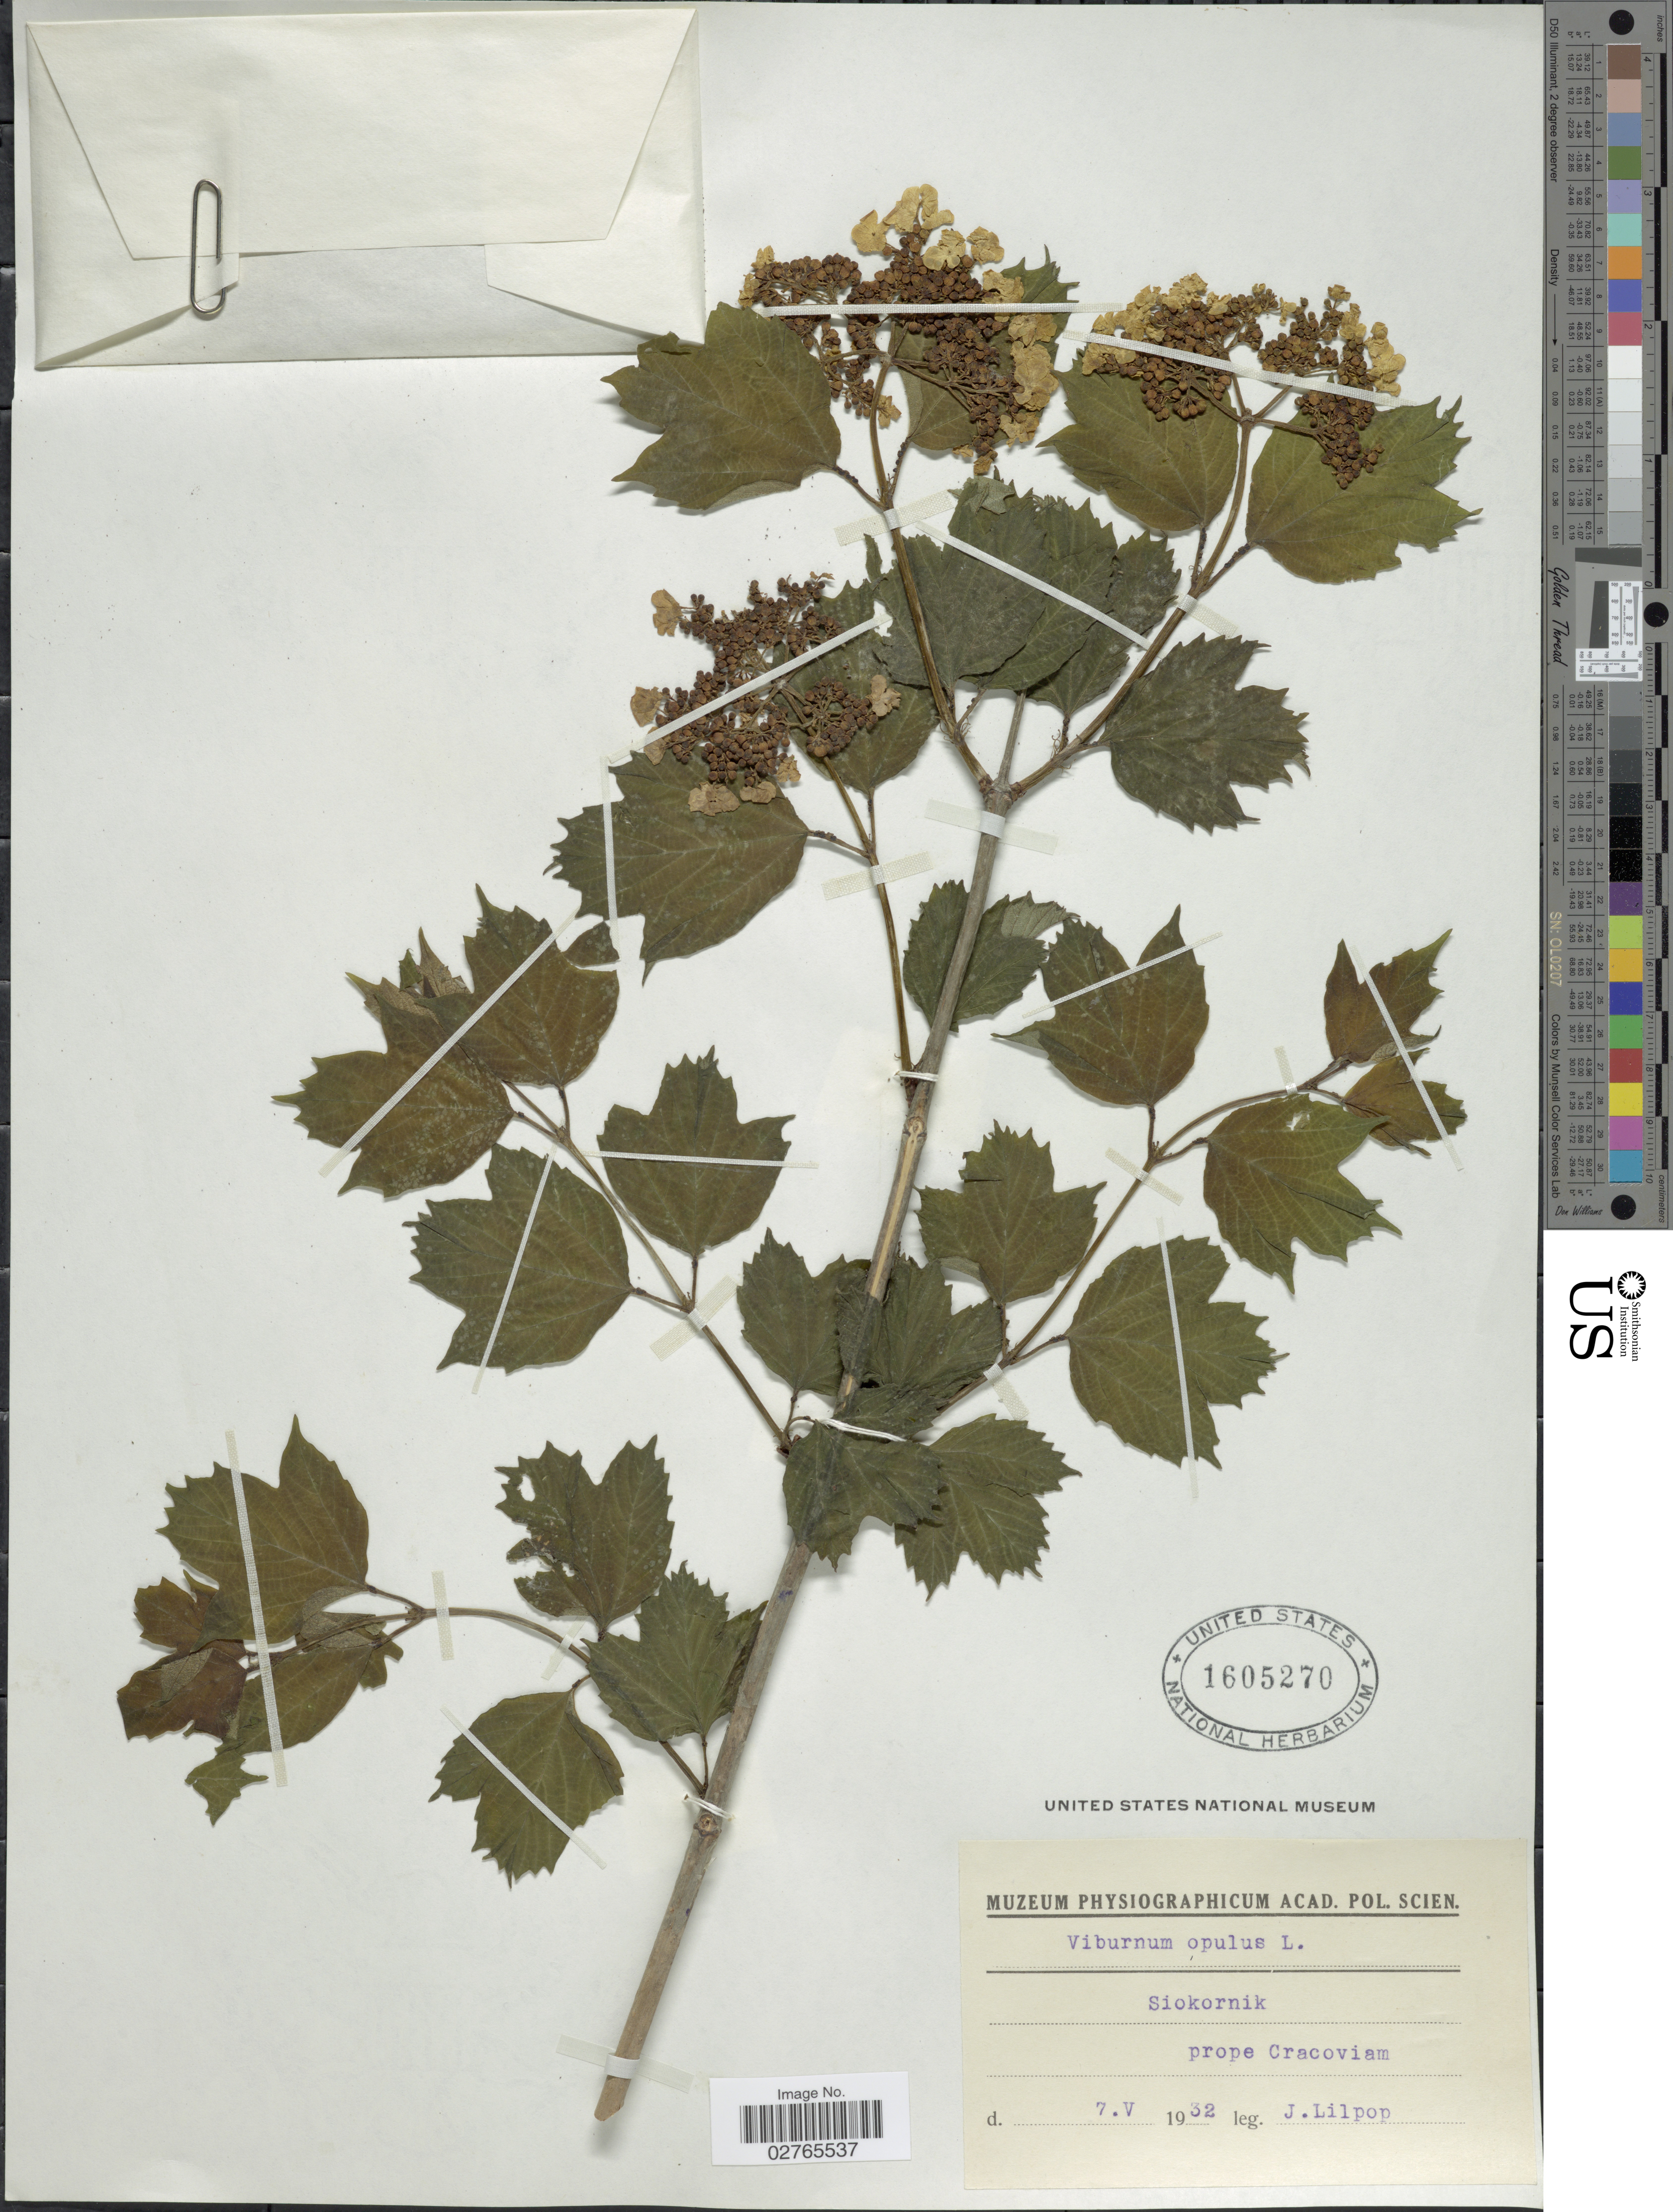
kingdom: Plantae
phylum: Tracheophyta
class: Magnoliopsida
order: Dipsacales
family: Viburnaceae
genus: Viburnum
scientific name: Viburnum opulus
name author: L.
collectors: J. Lilpop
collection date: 1932-05-07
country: Poland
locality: Siokornik, prope Cracoviam.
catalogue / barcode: US 1605270